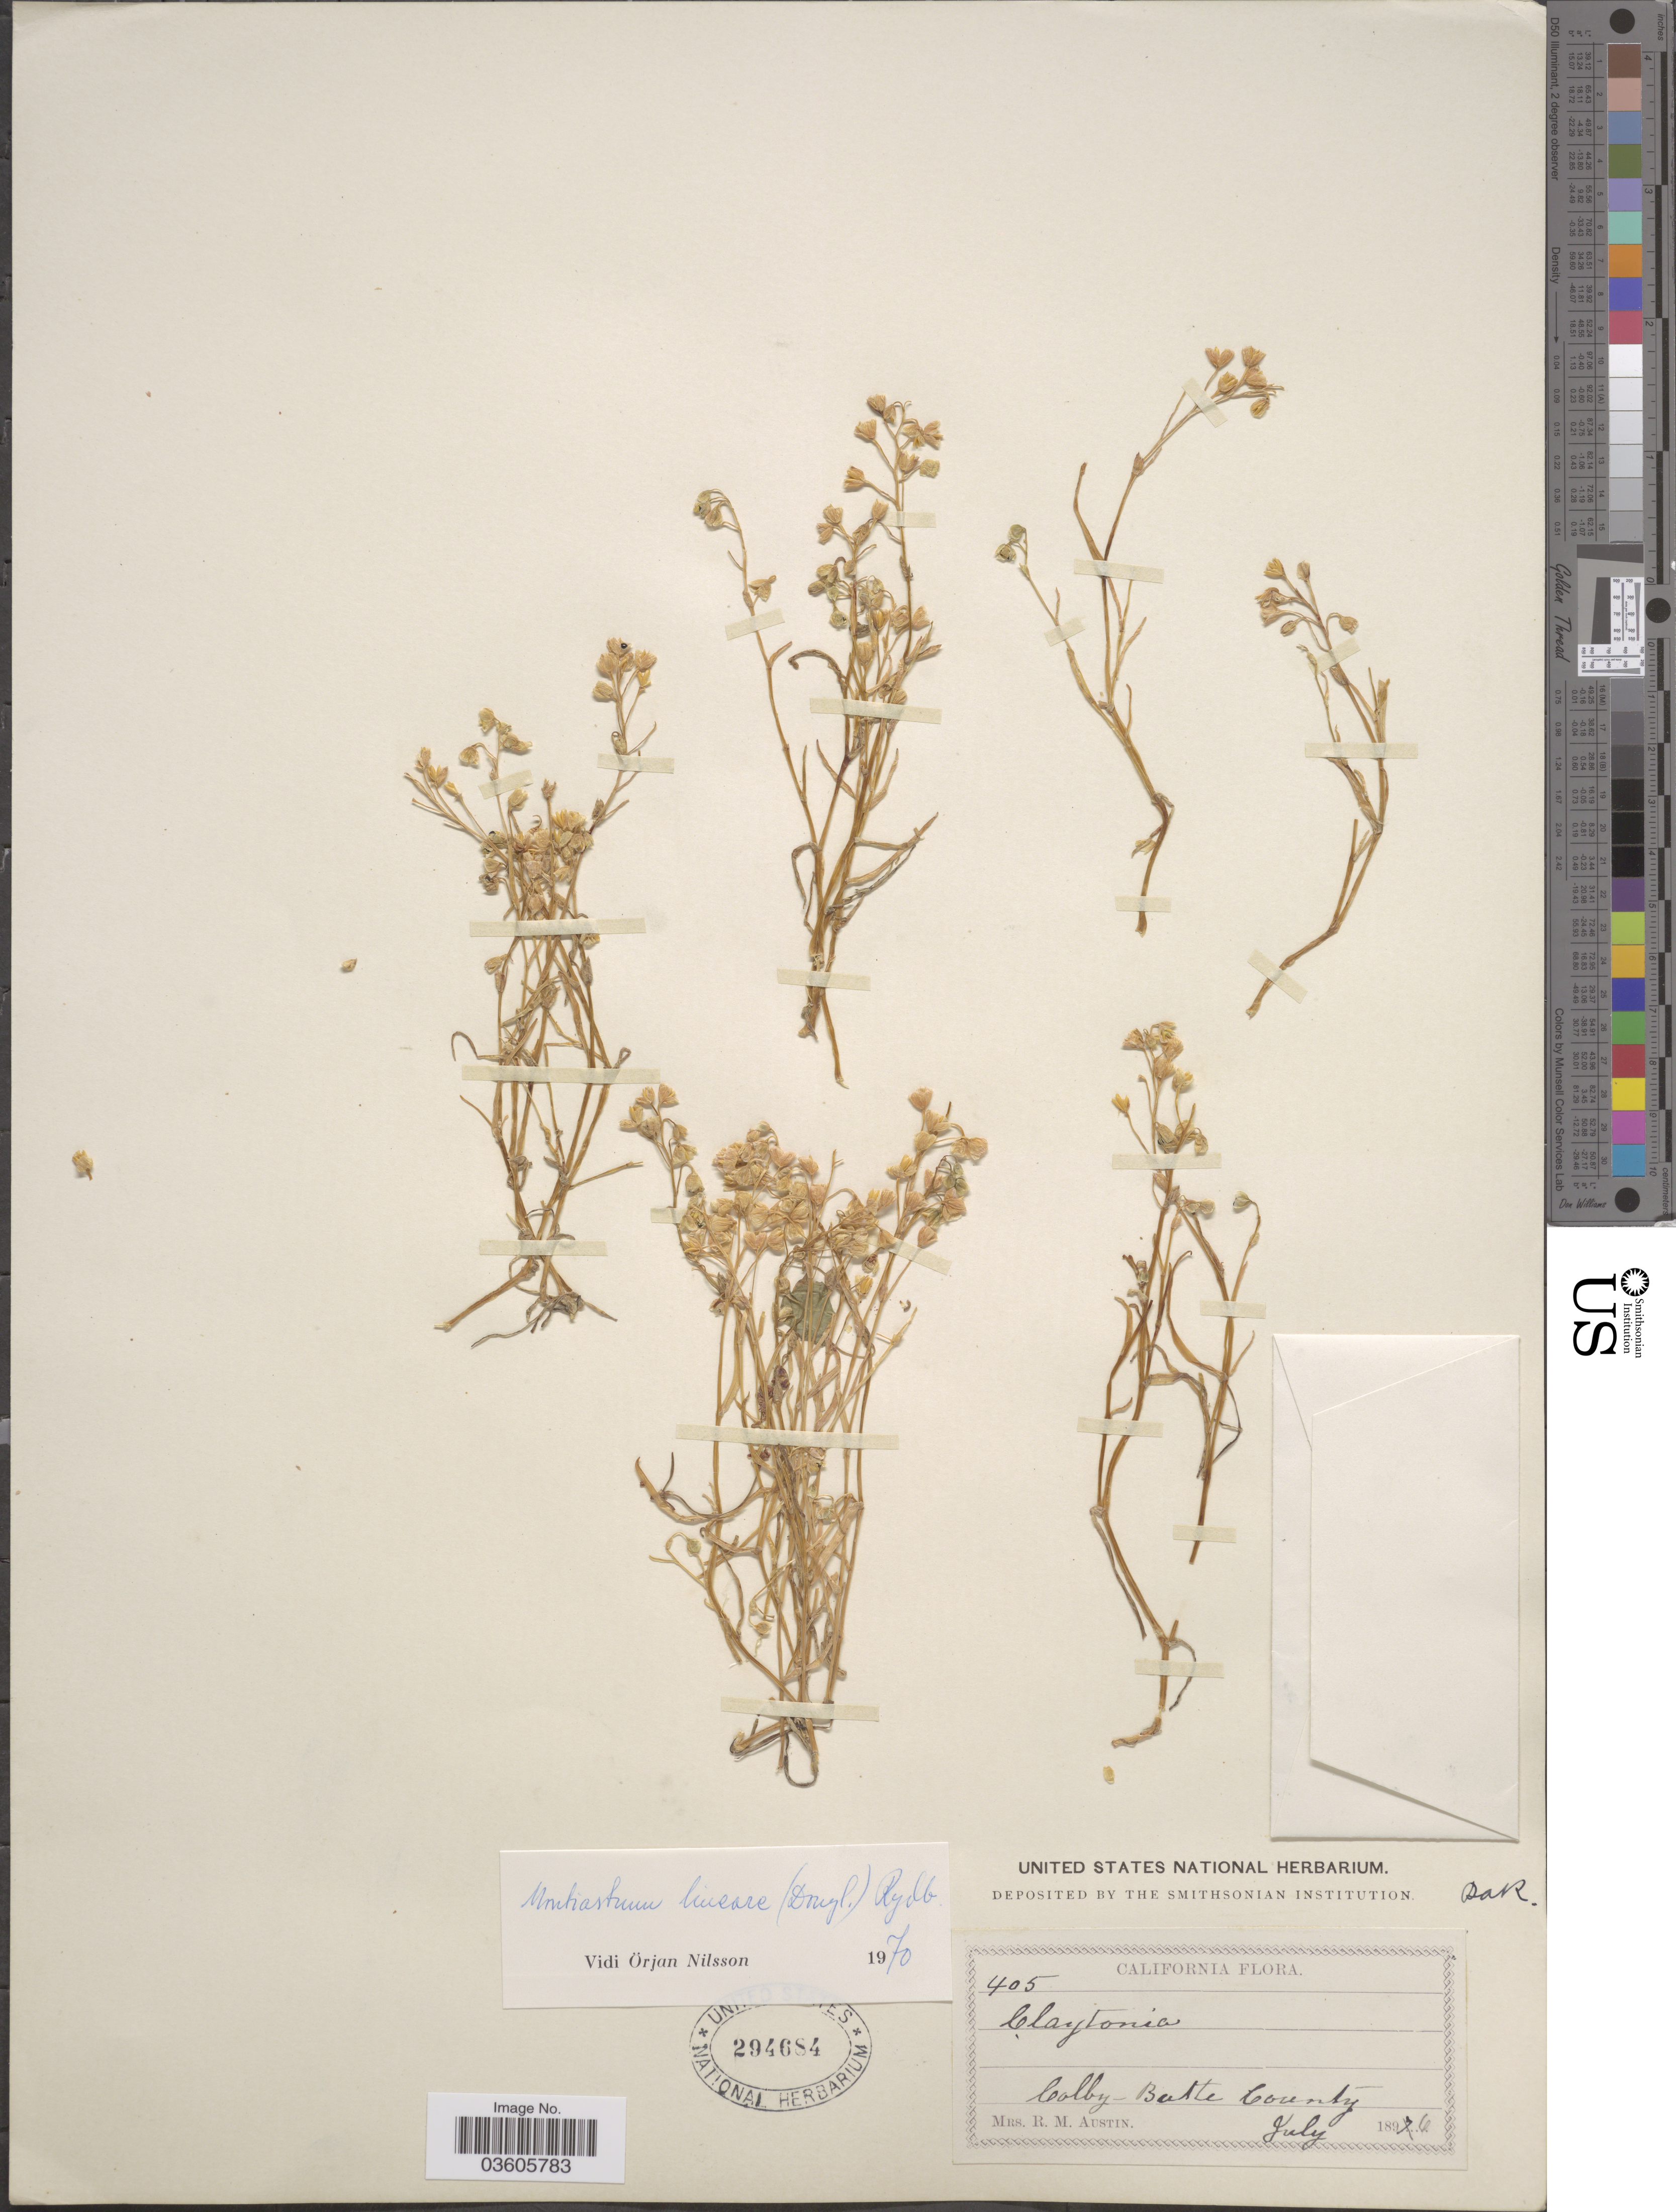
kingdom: Plantae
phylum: Tracheophyta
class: Magnoliopsida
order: Caryophyllales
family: Montiaceae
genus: Montia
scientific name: Montia linearis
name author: (Douglas) Greene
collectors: R. Austin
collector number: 405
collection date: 1896-07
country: United States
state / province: California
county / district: Butte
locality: Colby-Butte County.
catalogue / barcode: US 294684